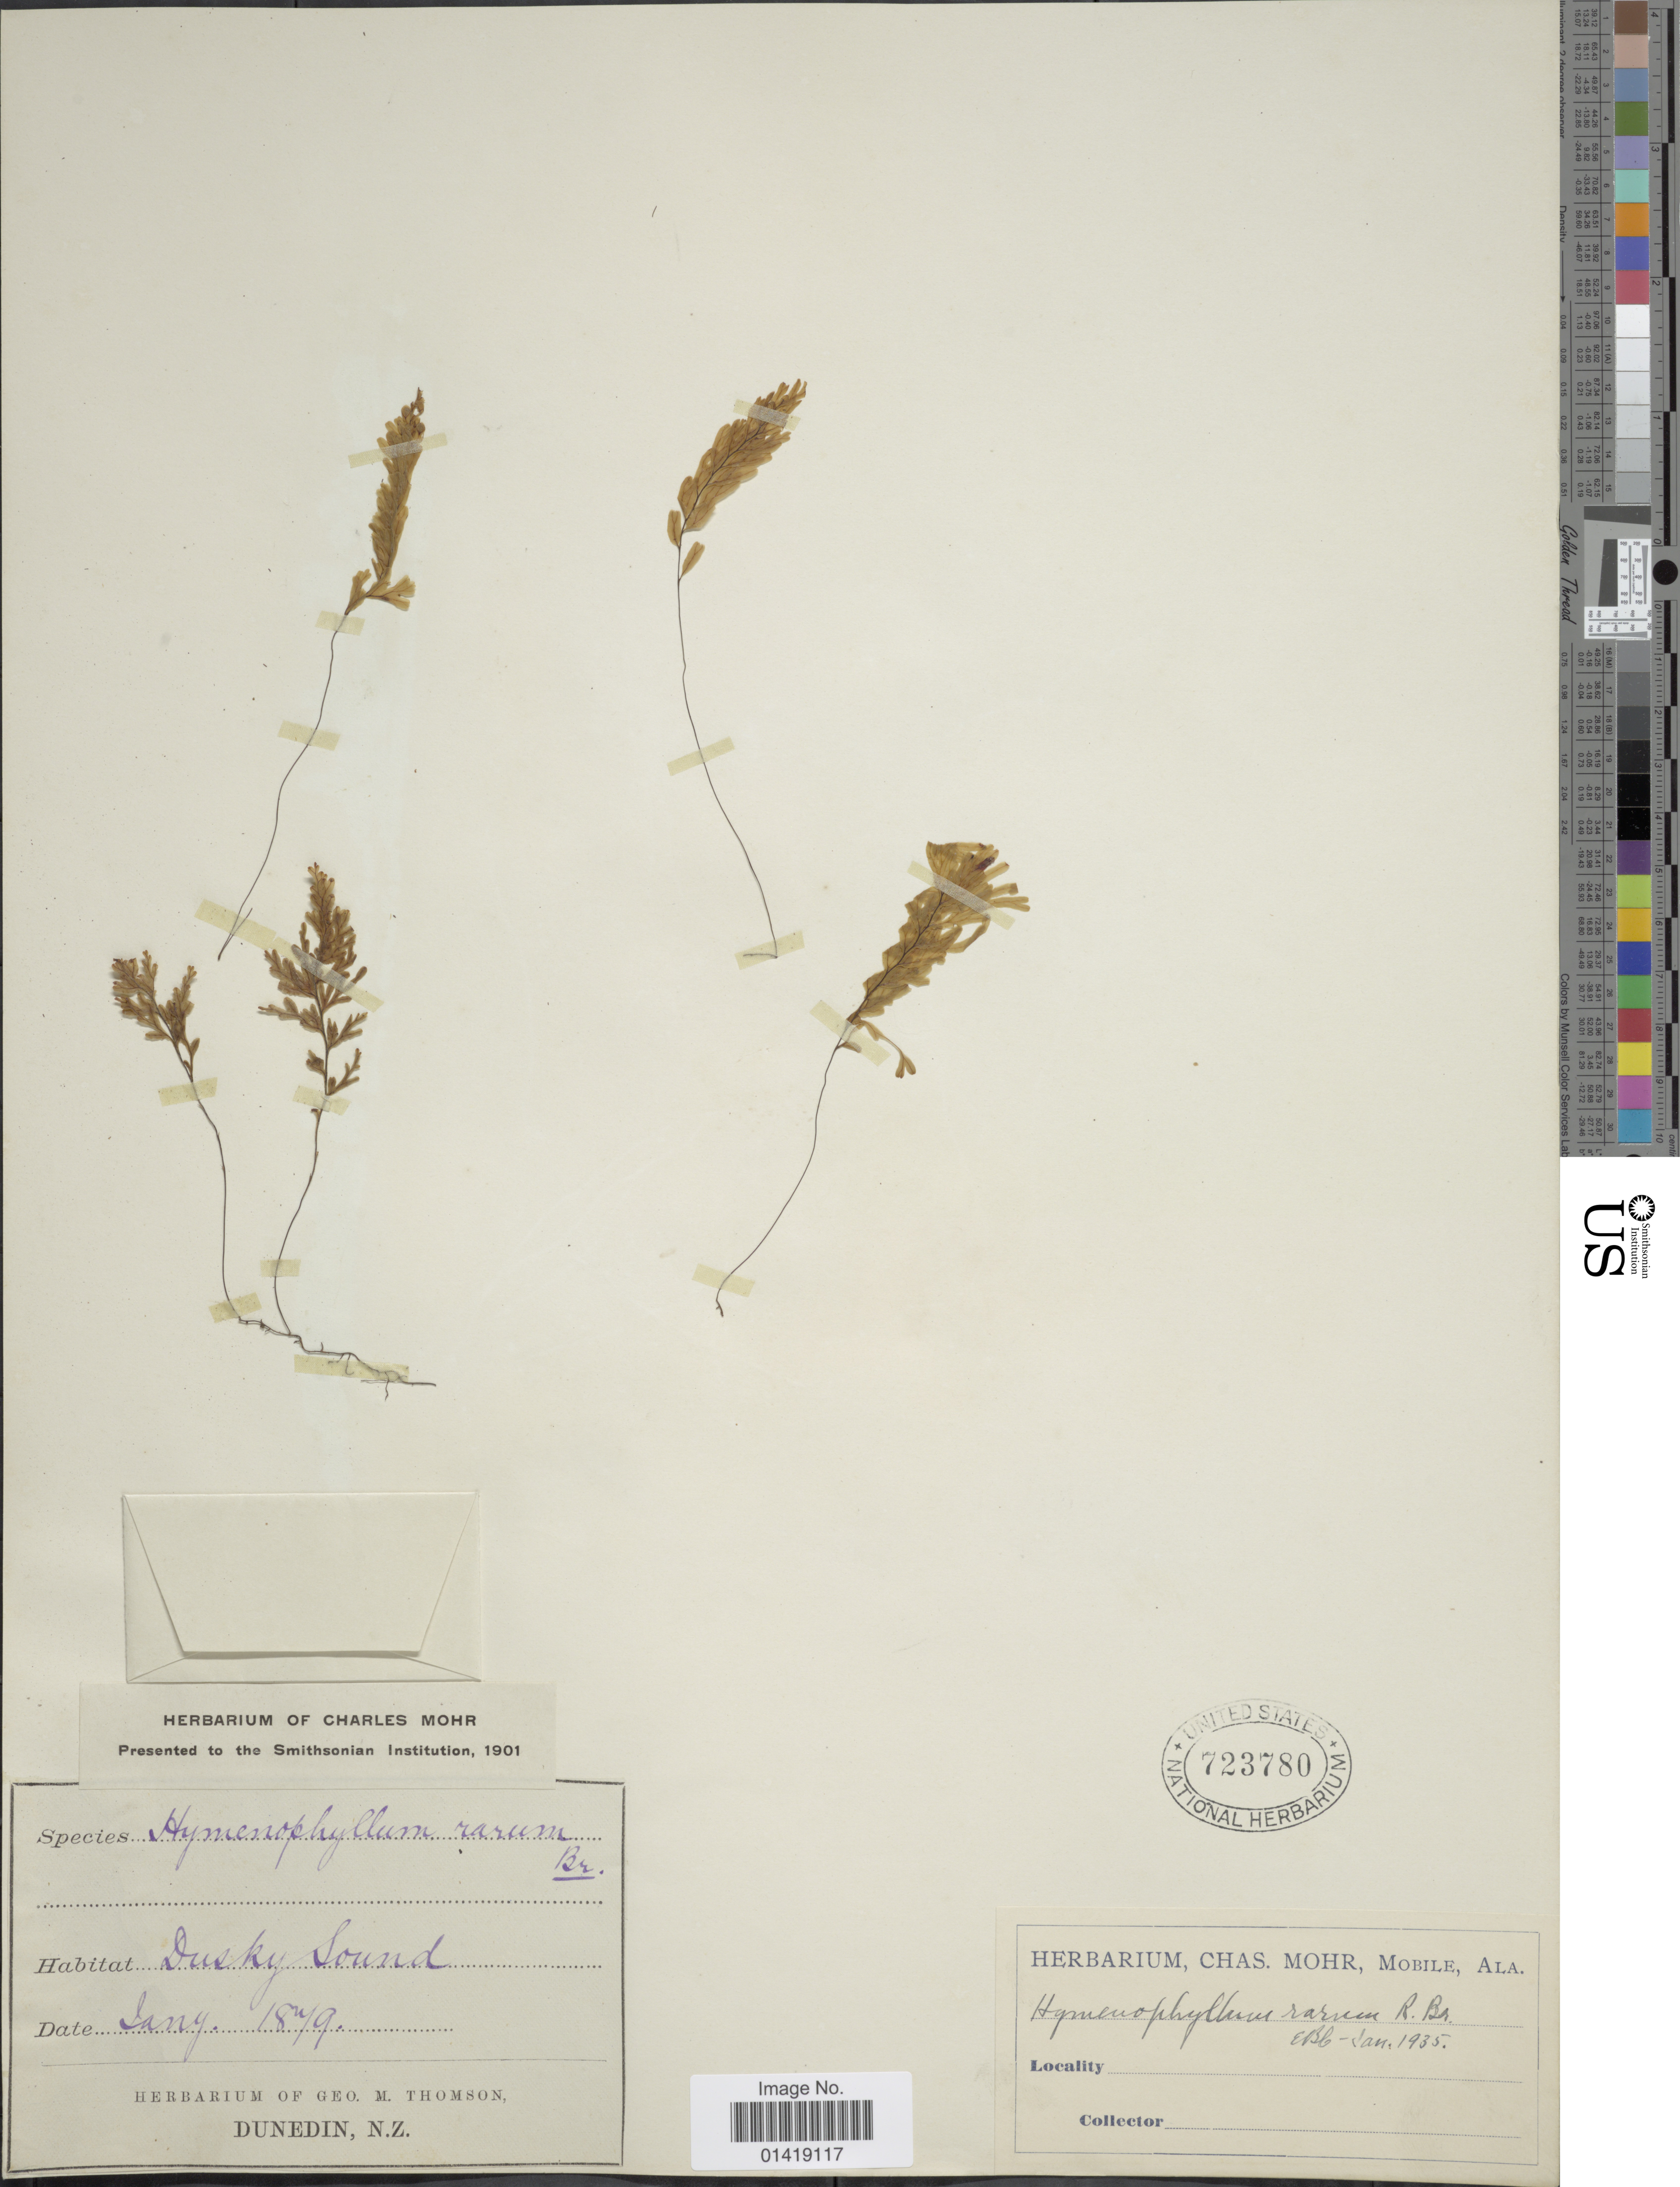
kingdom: Plantae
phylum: Tracheophyta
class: Polypodiopsida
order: Hymenophyllales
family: Hymenophyllaceae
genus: Hymenophyllum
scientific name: Hymenophyllum rarum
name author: R. Br.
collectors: ex herb. Geo. M. Thomson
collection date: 1879-01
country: New Zealand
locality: Dusky Sound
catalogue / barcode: US 723780